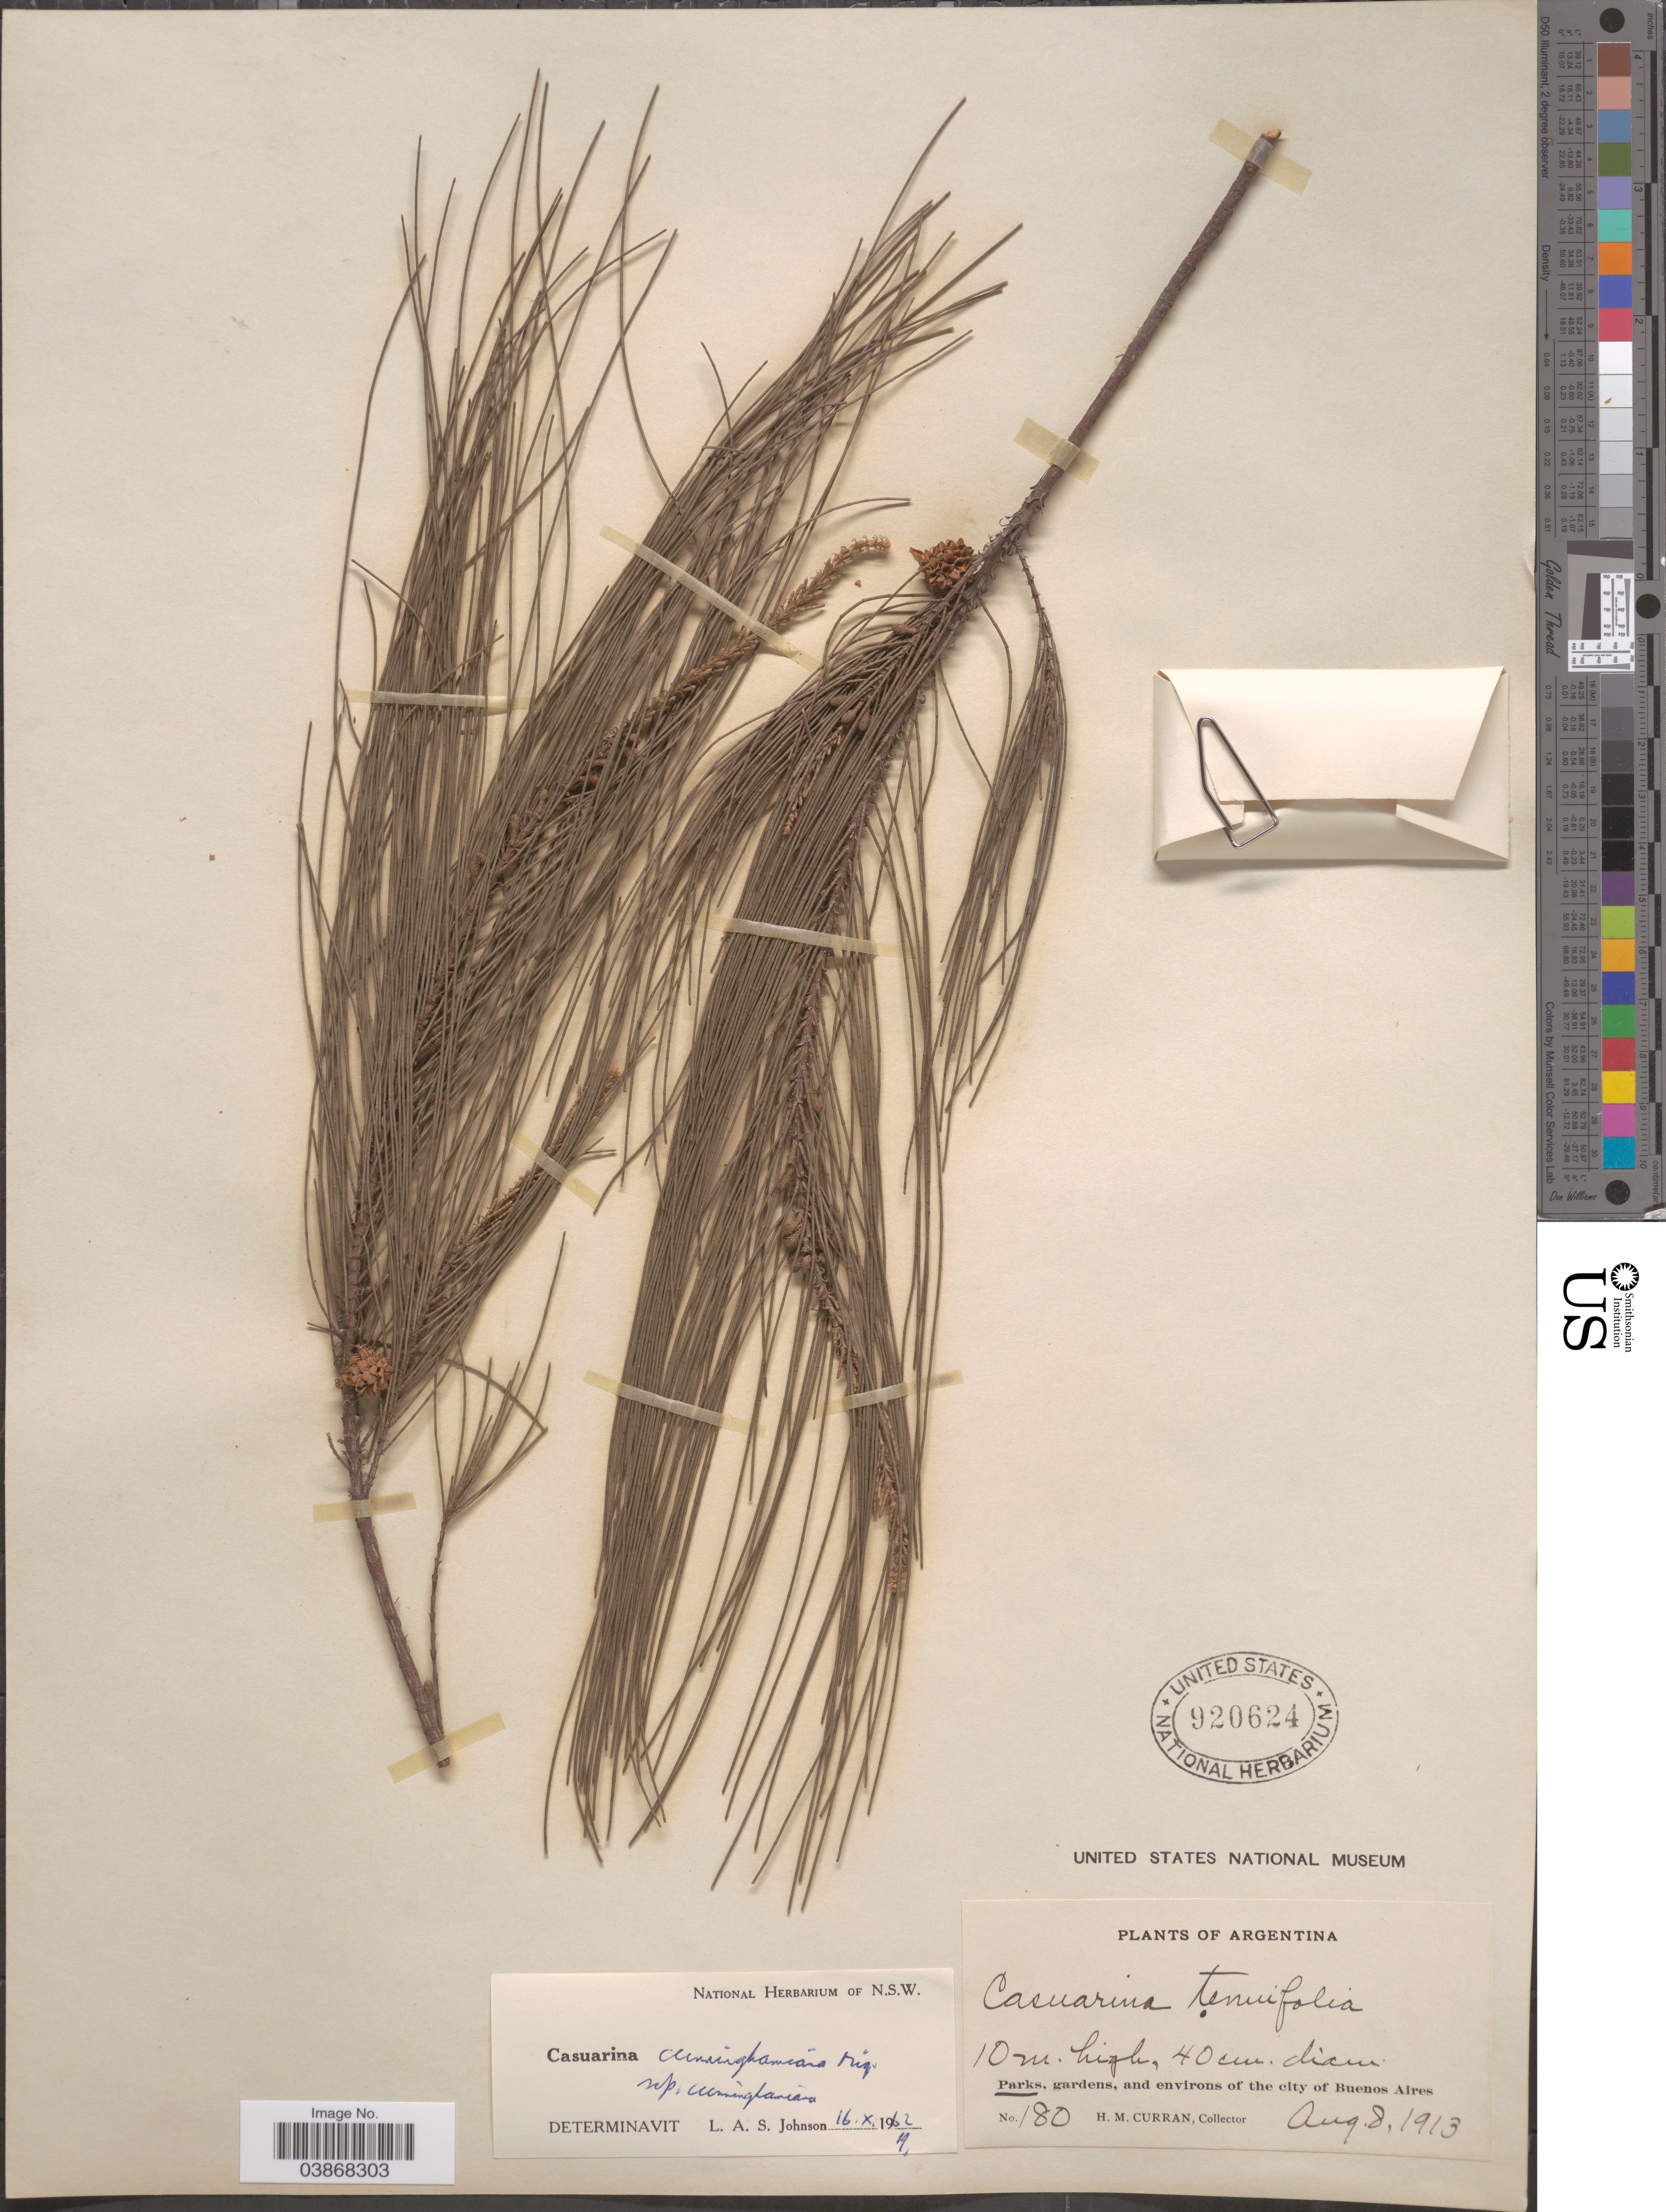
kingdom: Plantae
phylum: Tracheophyta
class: Magnoliopsida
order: Fagales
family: Casuarinaceae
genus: Casuarina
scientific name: Casuarina cunninghamiana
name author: Miq.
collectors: H. M. Curran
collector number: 180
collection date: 1913-08-08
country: Argentina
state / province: Buenos Aires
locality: Parks of the city of Buenos Aires.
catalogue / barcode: US 920624